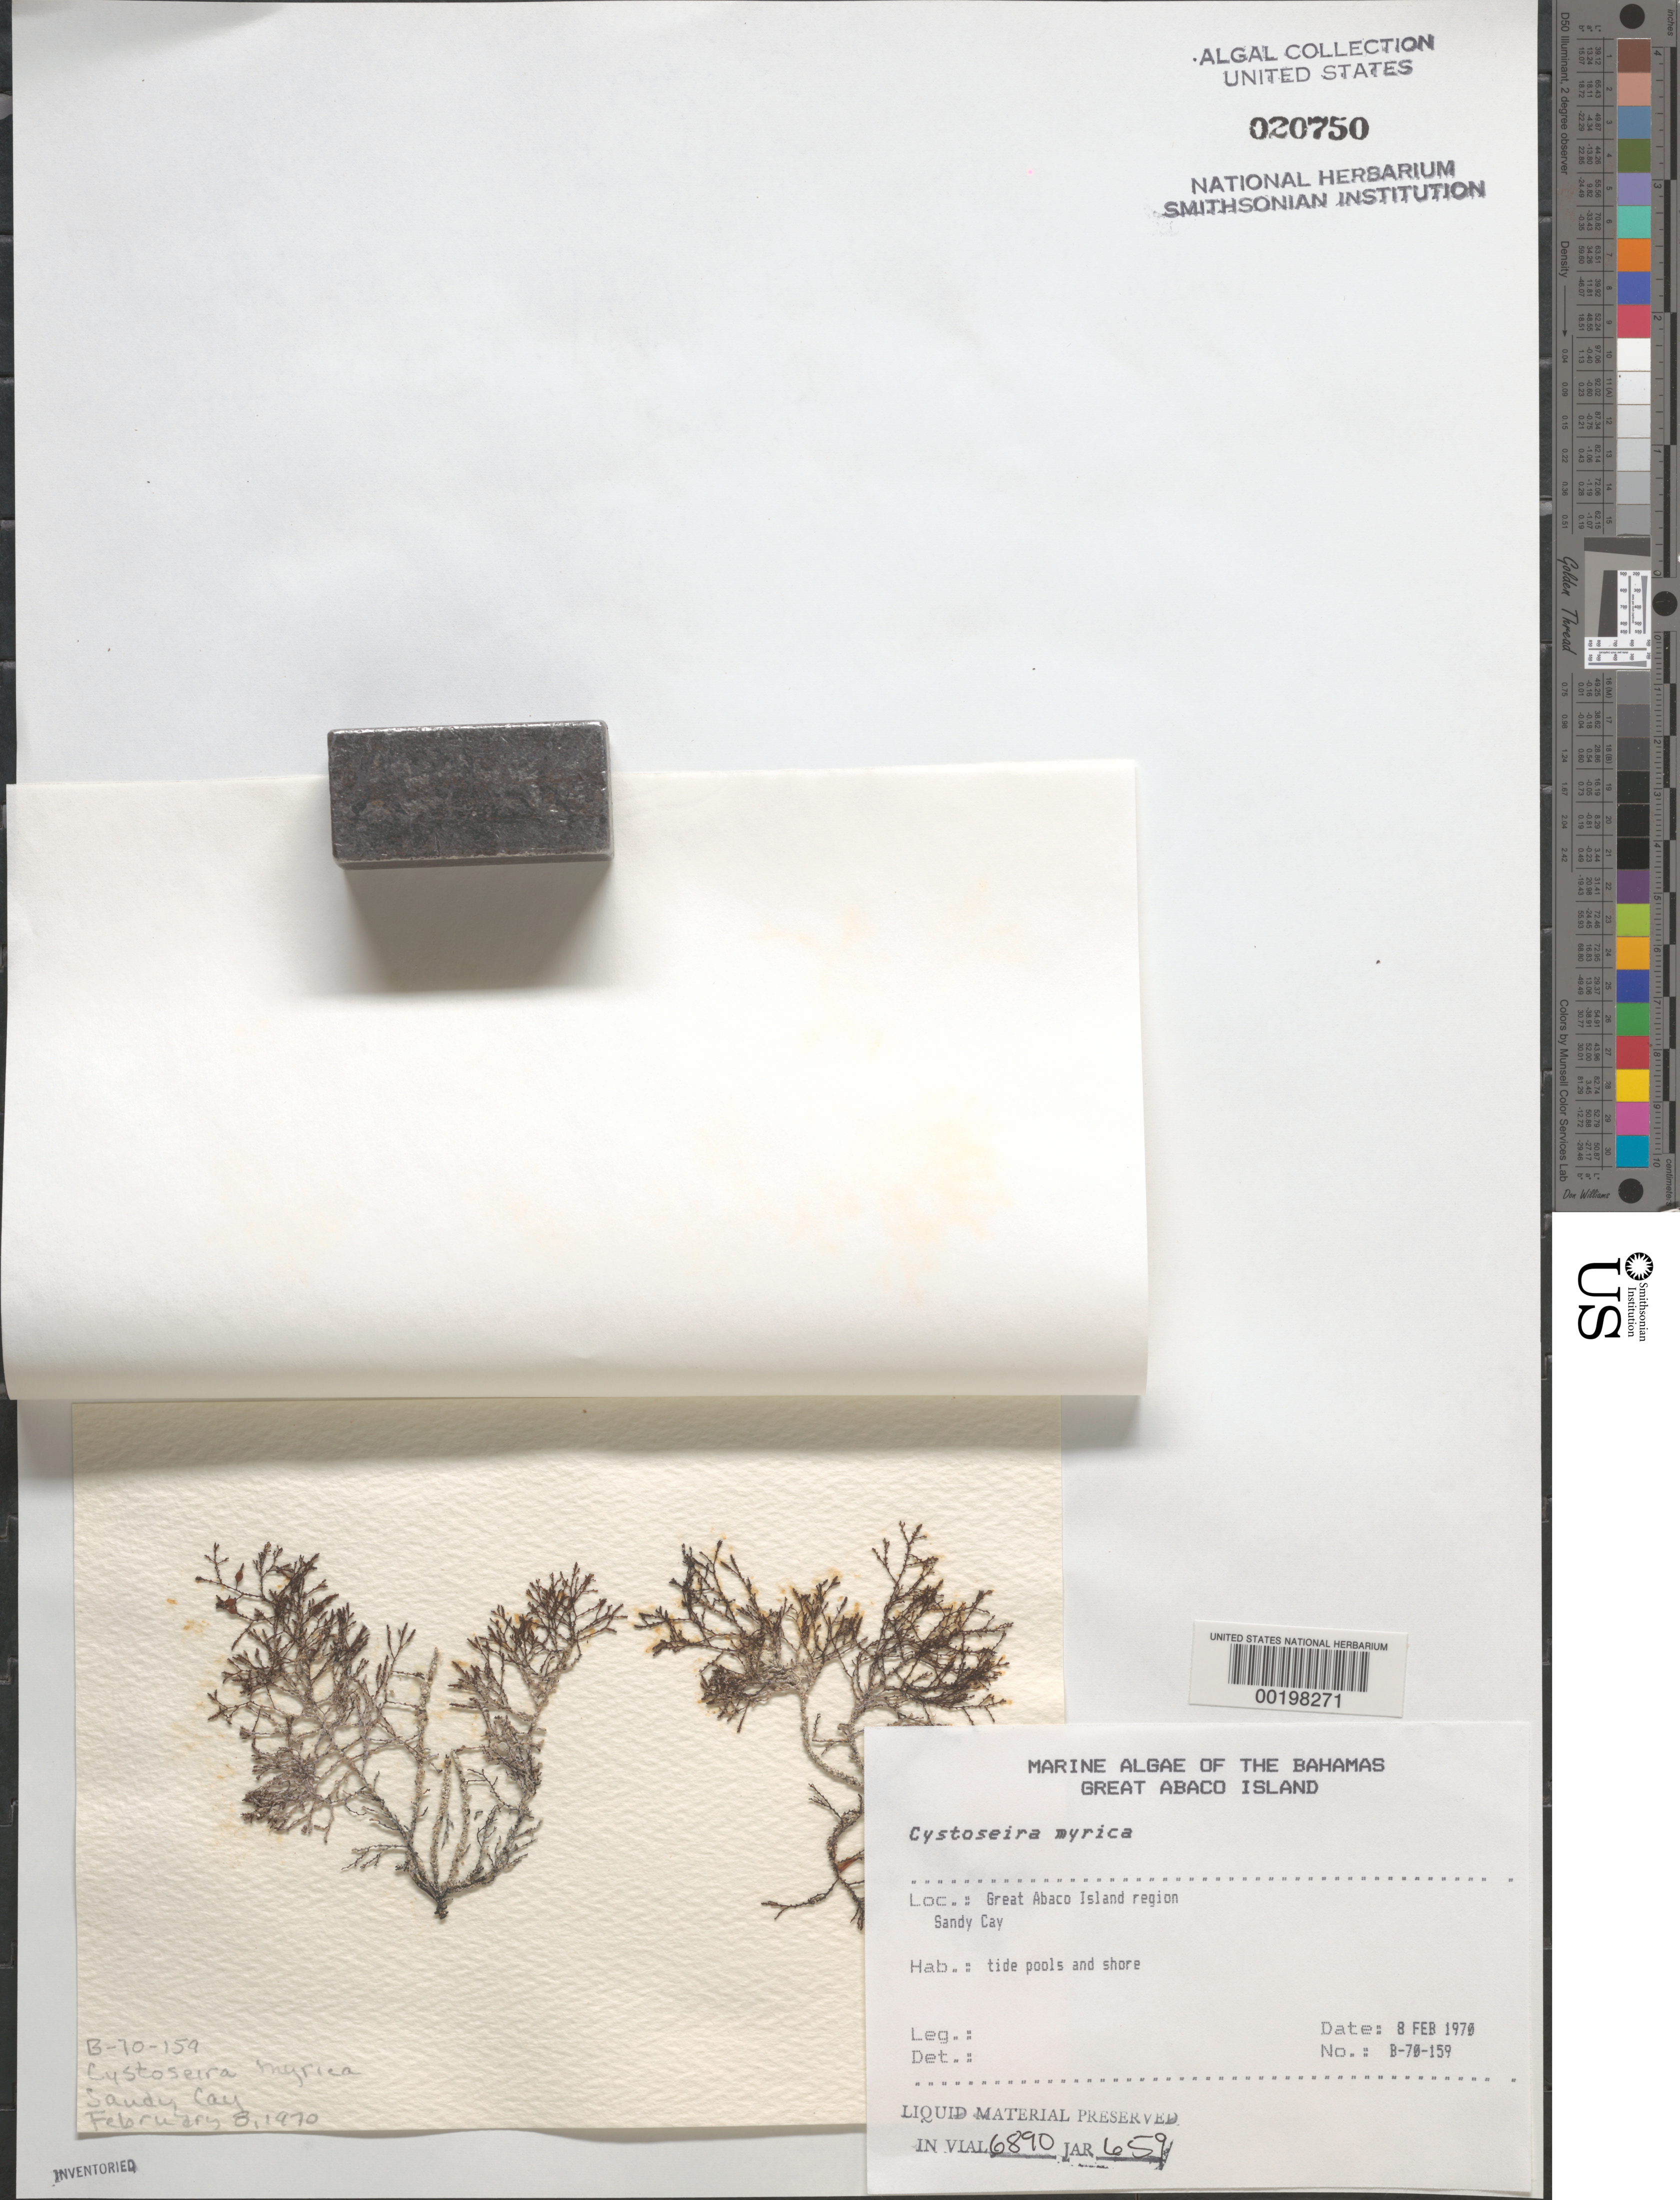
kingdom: Chromista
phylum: Ochrophyta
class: Phaeophyceae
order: Fucales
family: Sargassaceae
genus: Cystoseira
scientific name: Cystoseira myrica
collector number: B-70-159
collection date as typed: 08 Feb 1970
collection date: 1970-02-08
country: Bahamas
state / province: Abaco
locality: Sandy cay, great abaco island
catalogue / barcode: US 20750